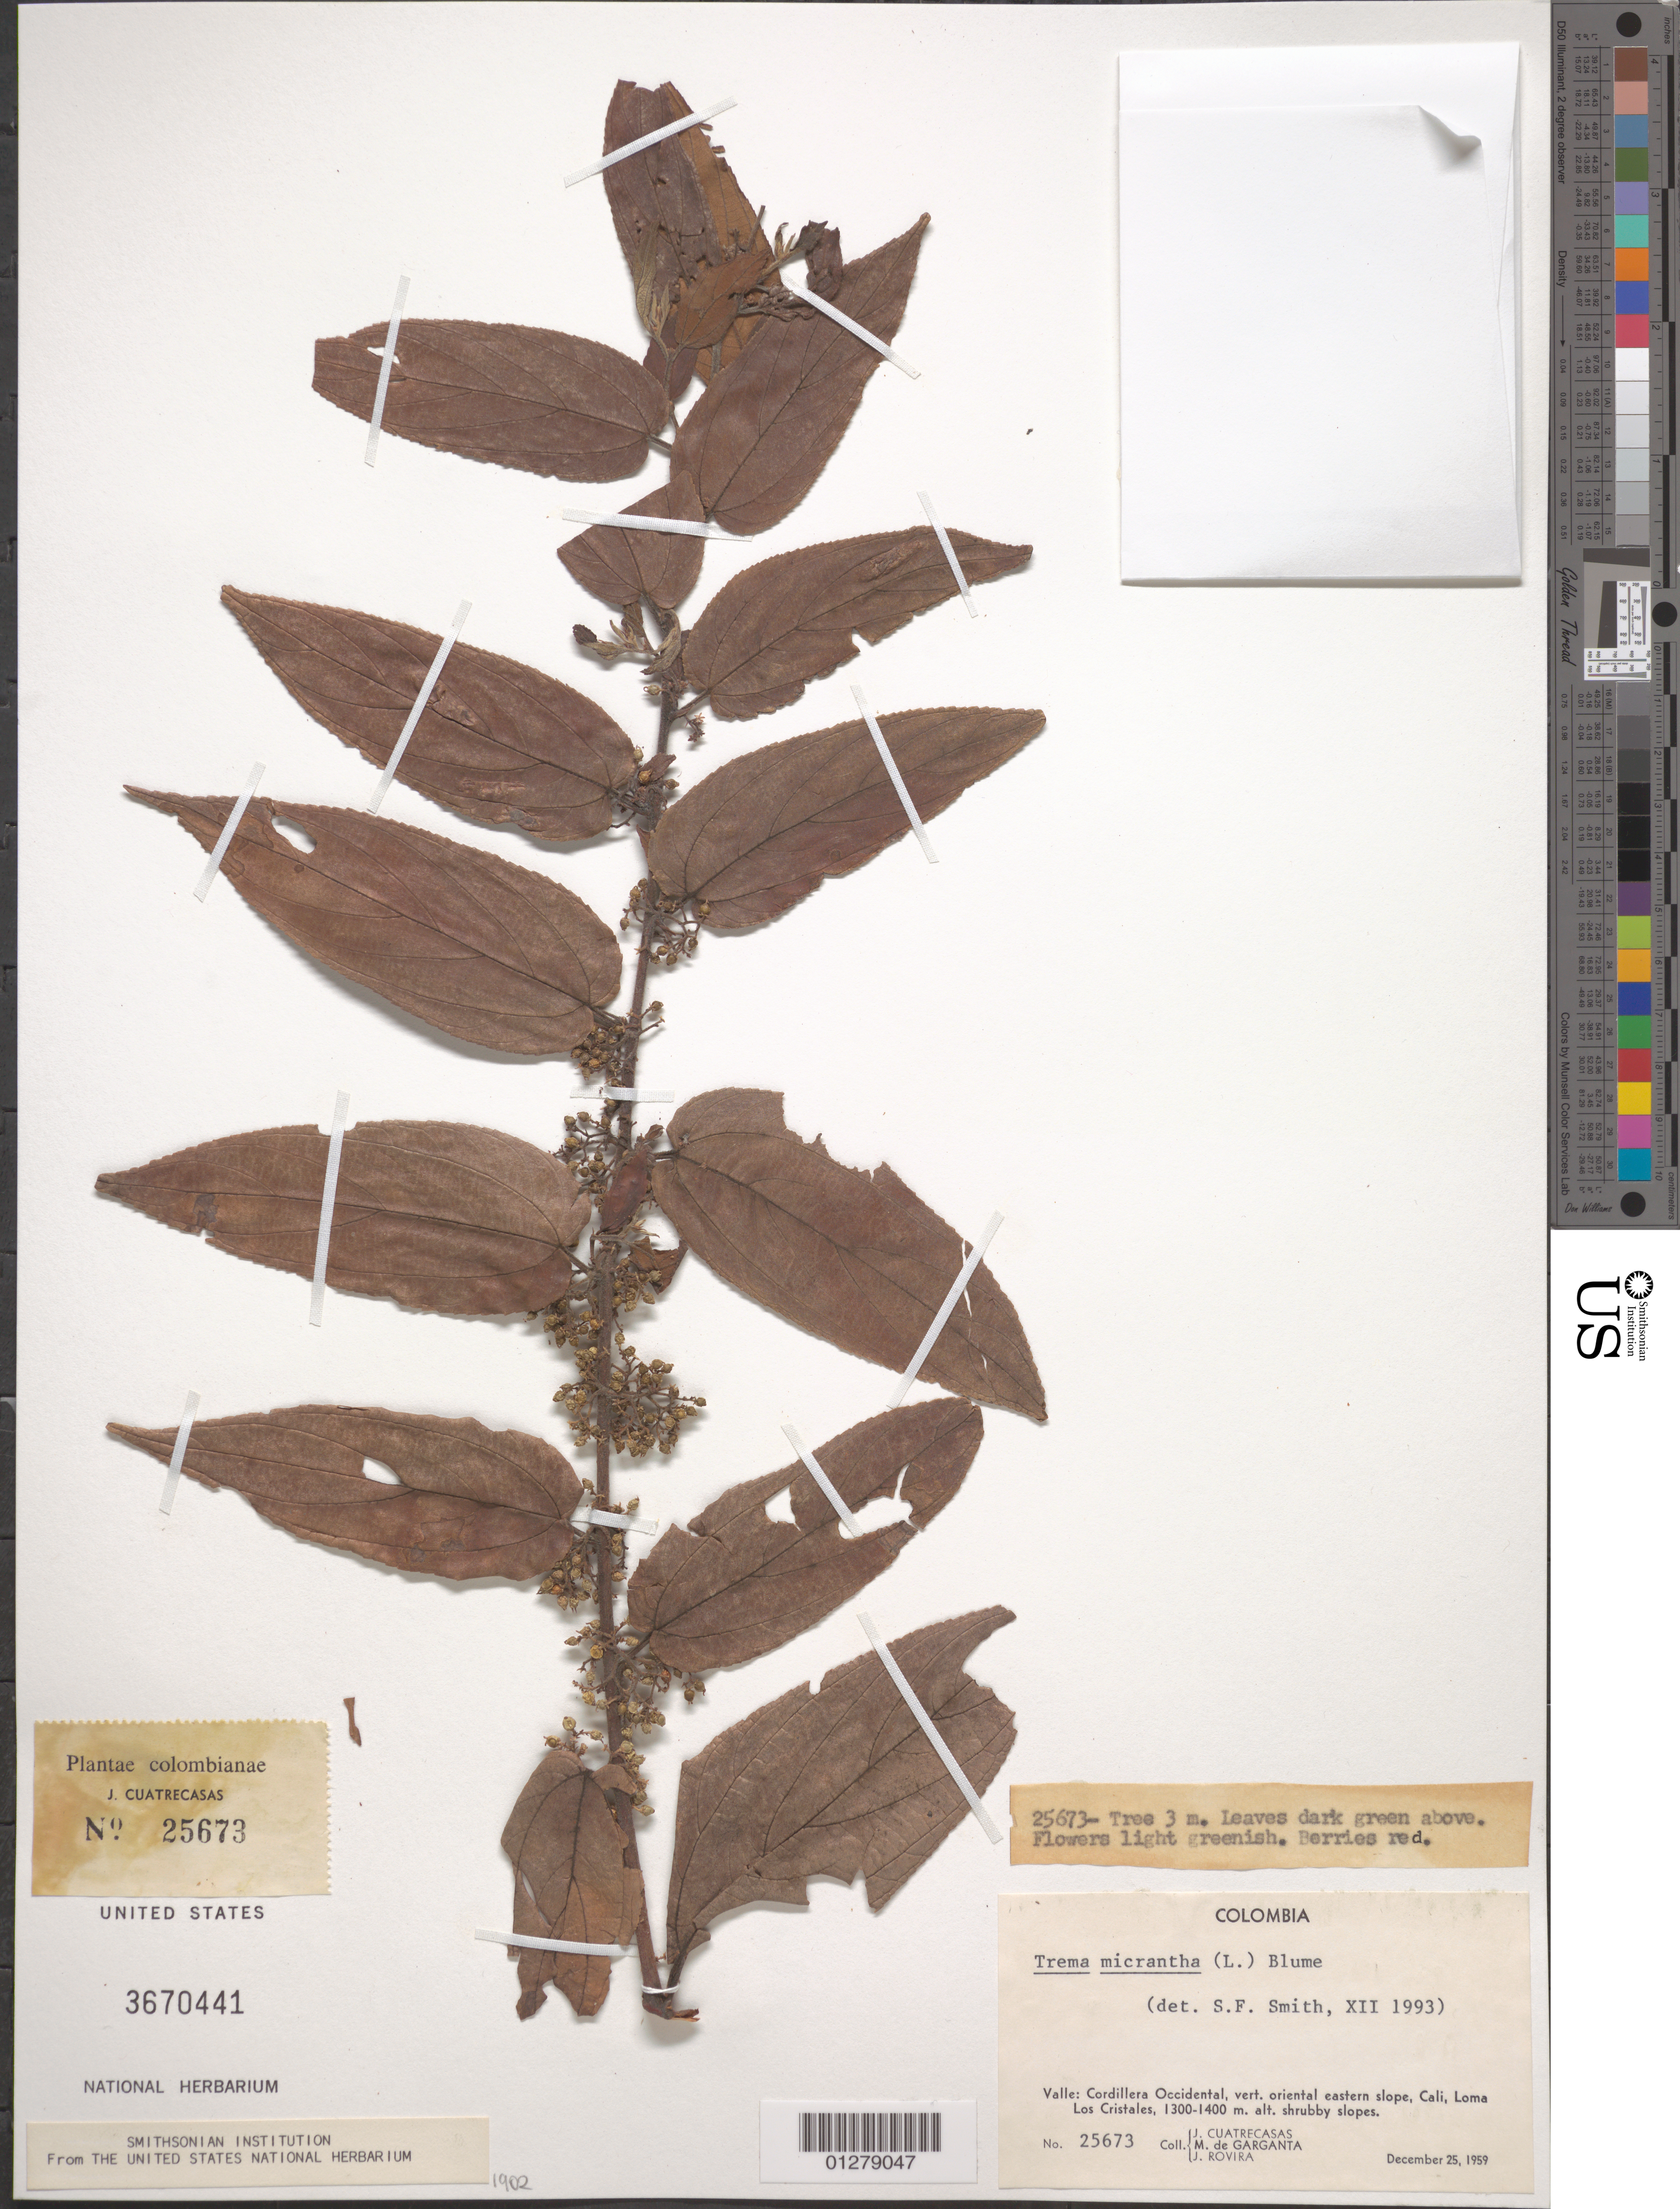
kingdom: Plantae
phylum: Tracheophyta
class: Magnoliopsida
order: Rosales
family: Cannabaceae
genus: Trema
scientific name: Trema micranthum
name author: (L.) Blume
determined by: Smith, Stephen F., (US), NMNH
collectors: J. Cuatrecasas, M. Garganta & J. Rovira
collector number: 25673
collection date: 1959-12-25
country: Colombia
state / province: Valle del Cauca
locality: Cordillera Occidental, vert. oriental eastern slopes, Cali, Loma Los Cristales.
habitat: Shrubby slopes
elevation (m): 1300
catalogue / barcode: US 3670441